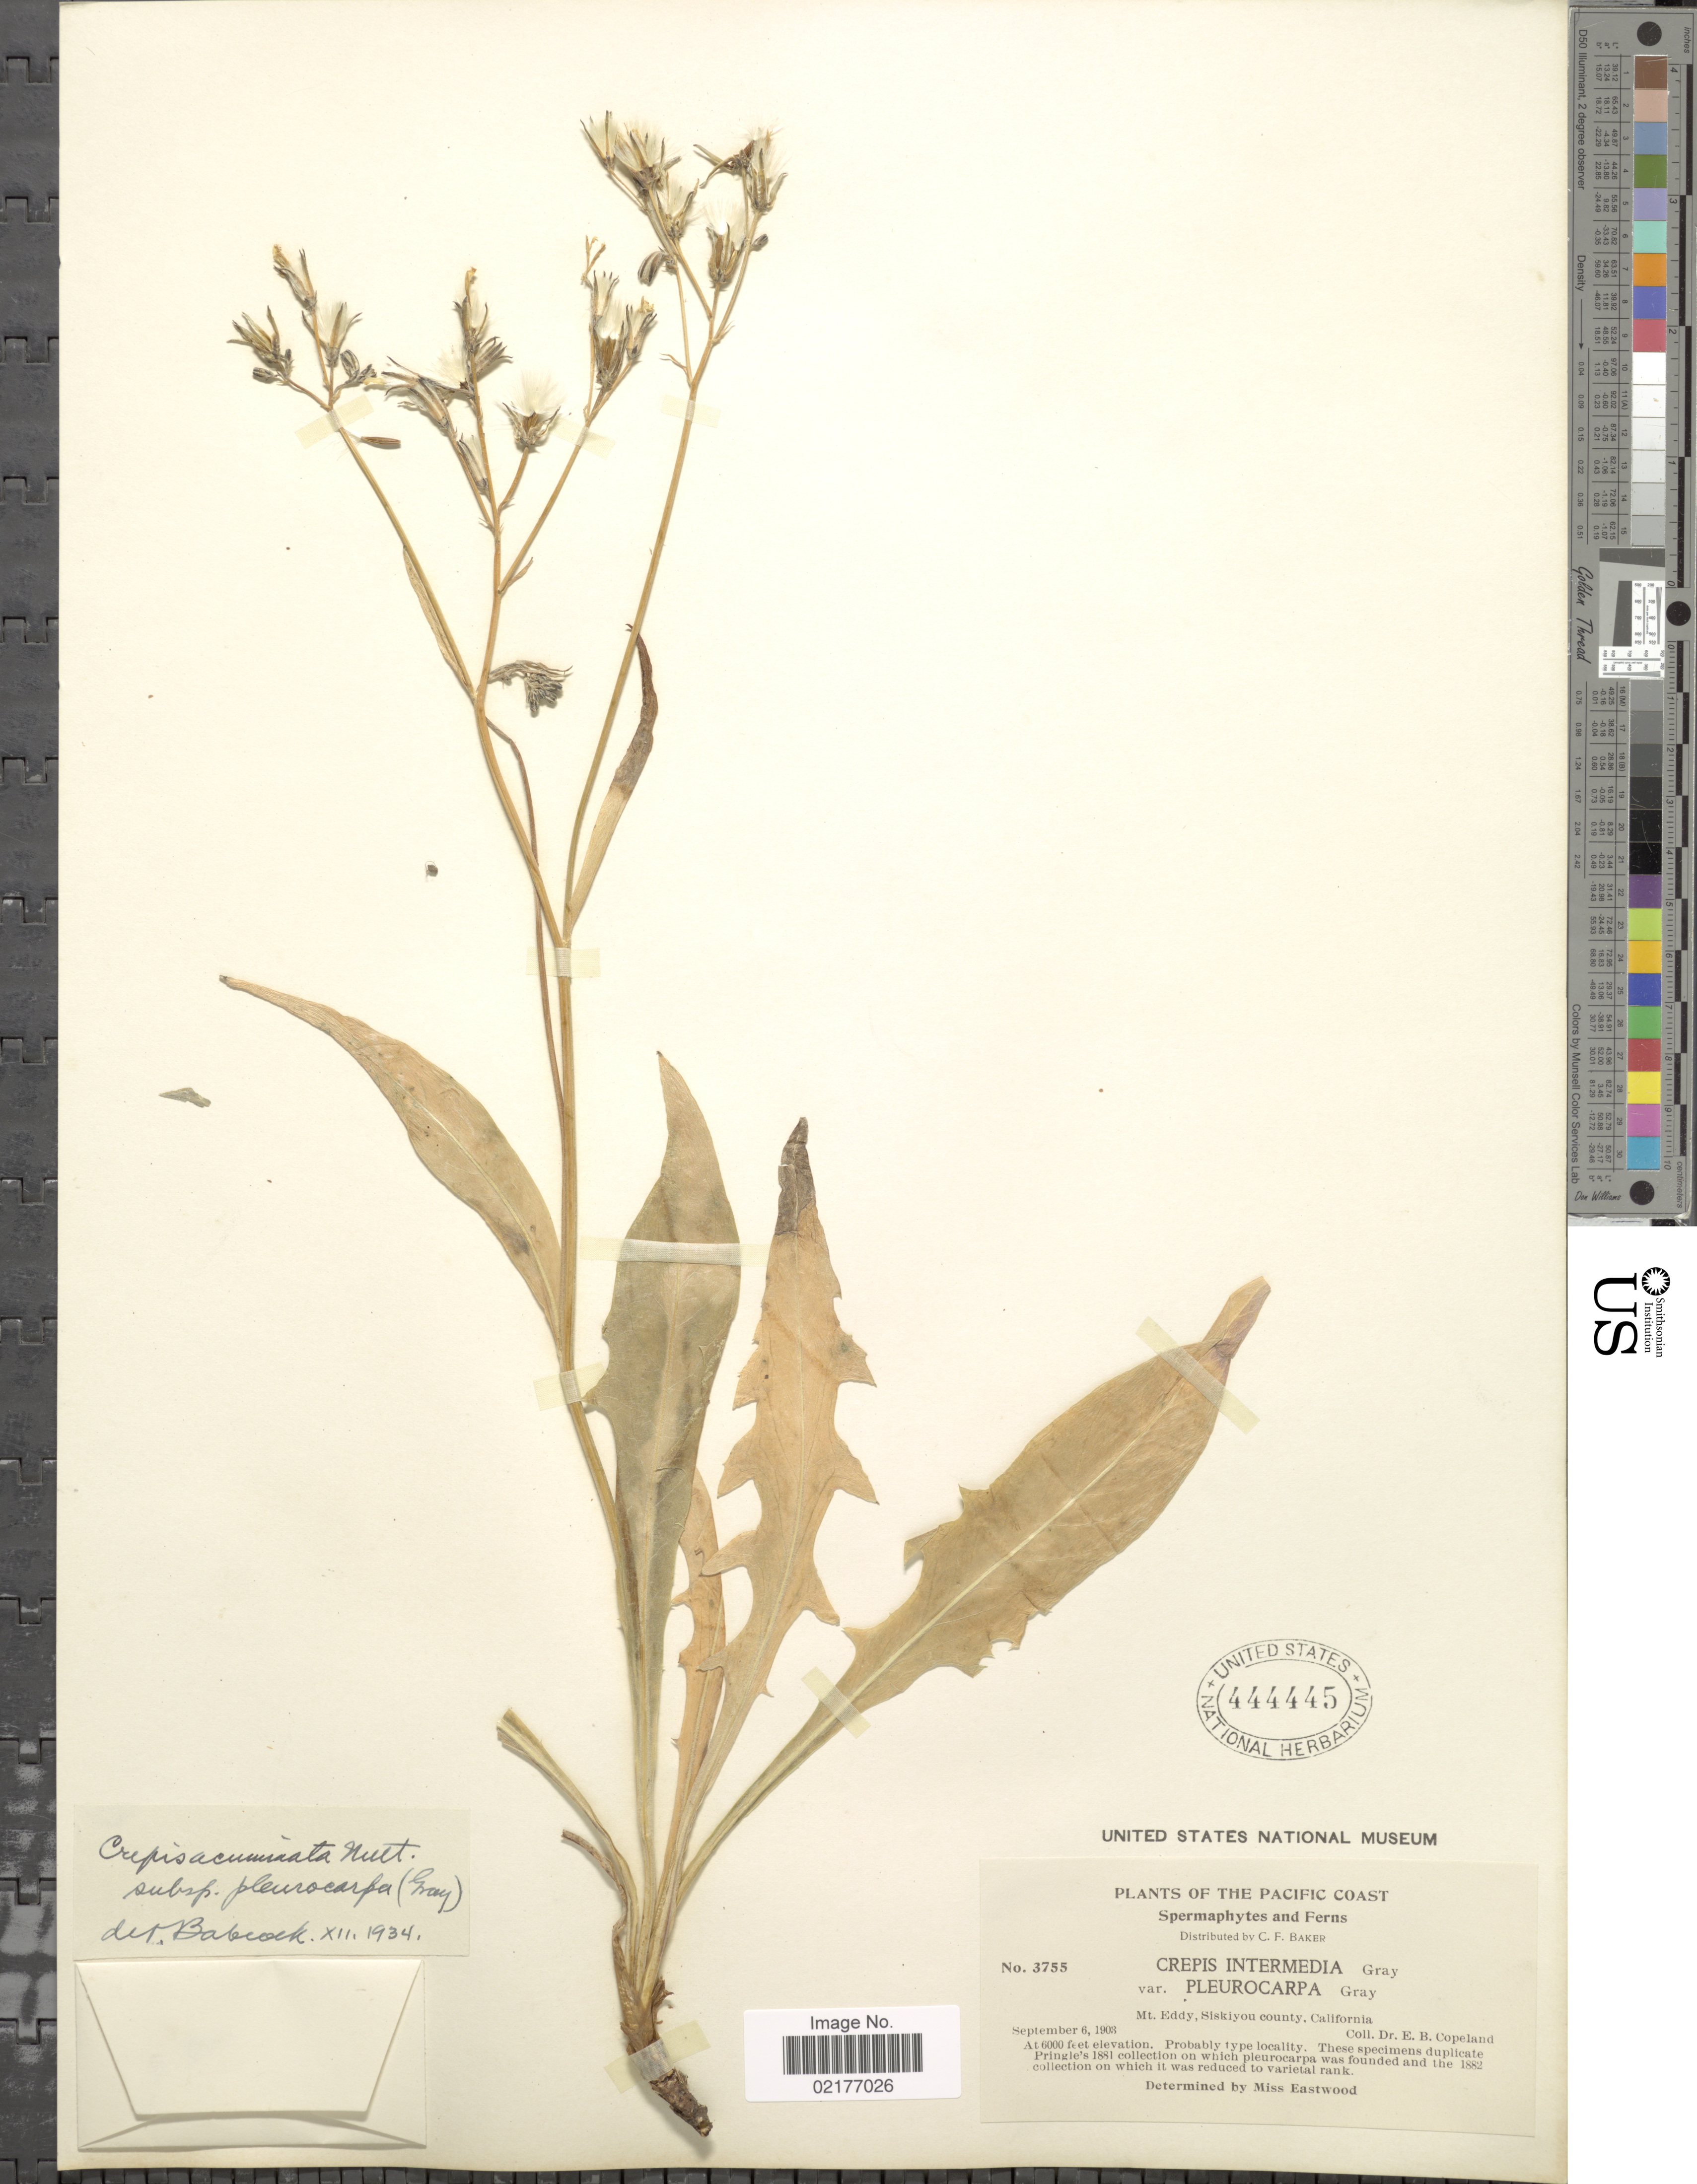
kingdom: Plantae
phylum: Tracheophyta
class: Magnoliopsida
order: Asterales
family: Asteraceae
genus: Crepis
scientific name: Crepis pleurocarpa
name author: A. Gray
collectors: E. B. Copeland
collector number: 3755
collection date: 1903-09-06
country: United States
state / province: California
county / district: Siskiyou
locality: Mt. Eddy, Siskiyou County, California, The Pacific Coast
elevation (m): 1829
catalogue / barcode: US 444445